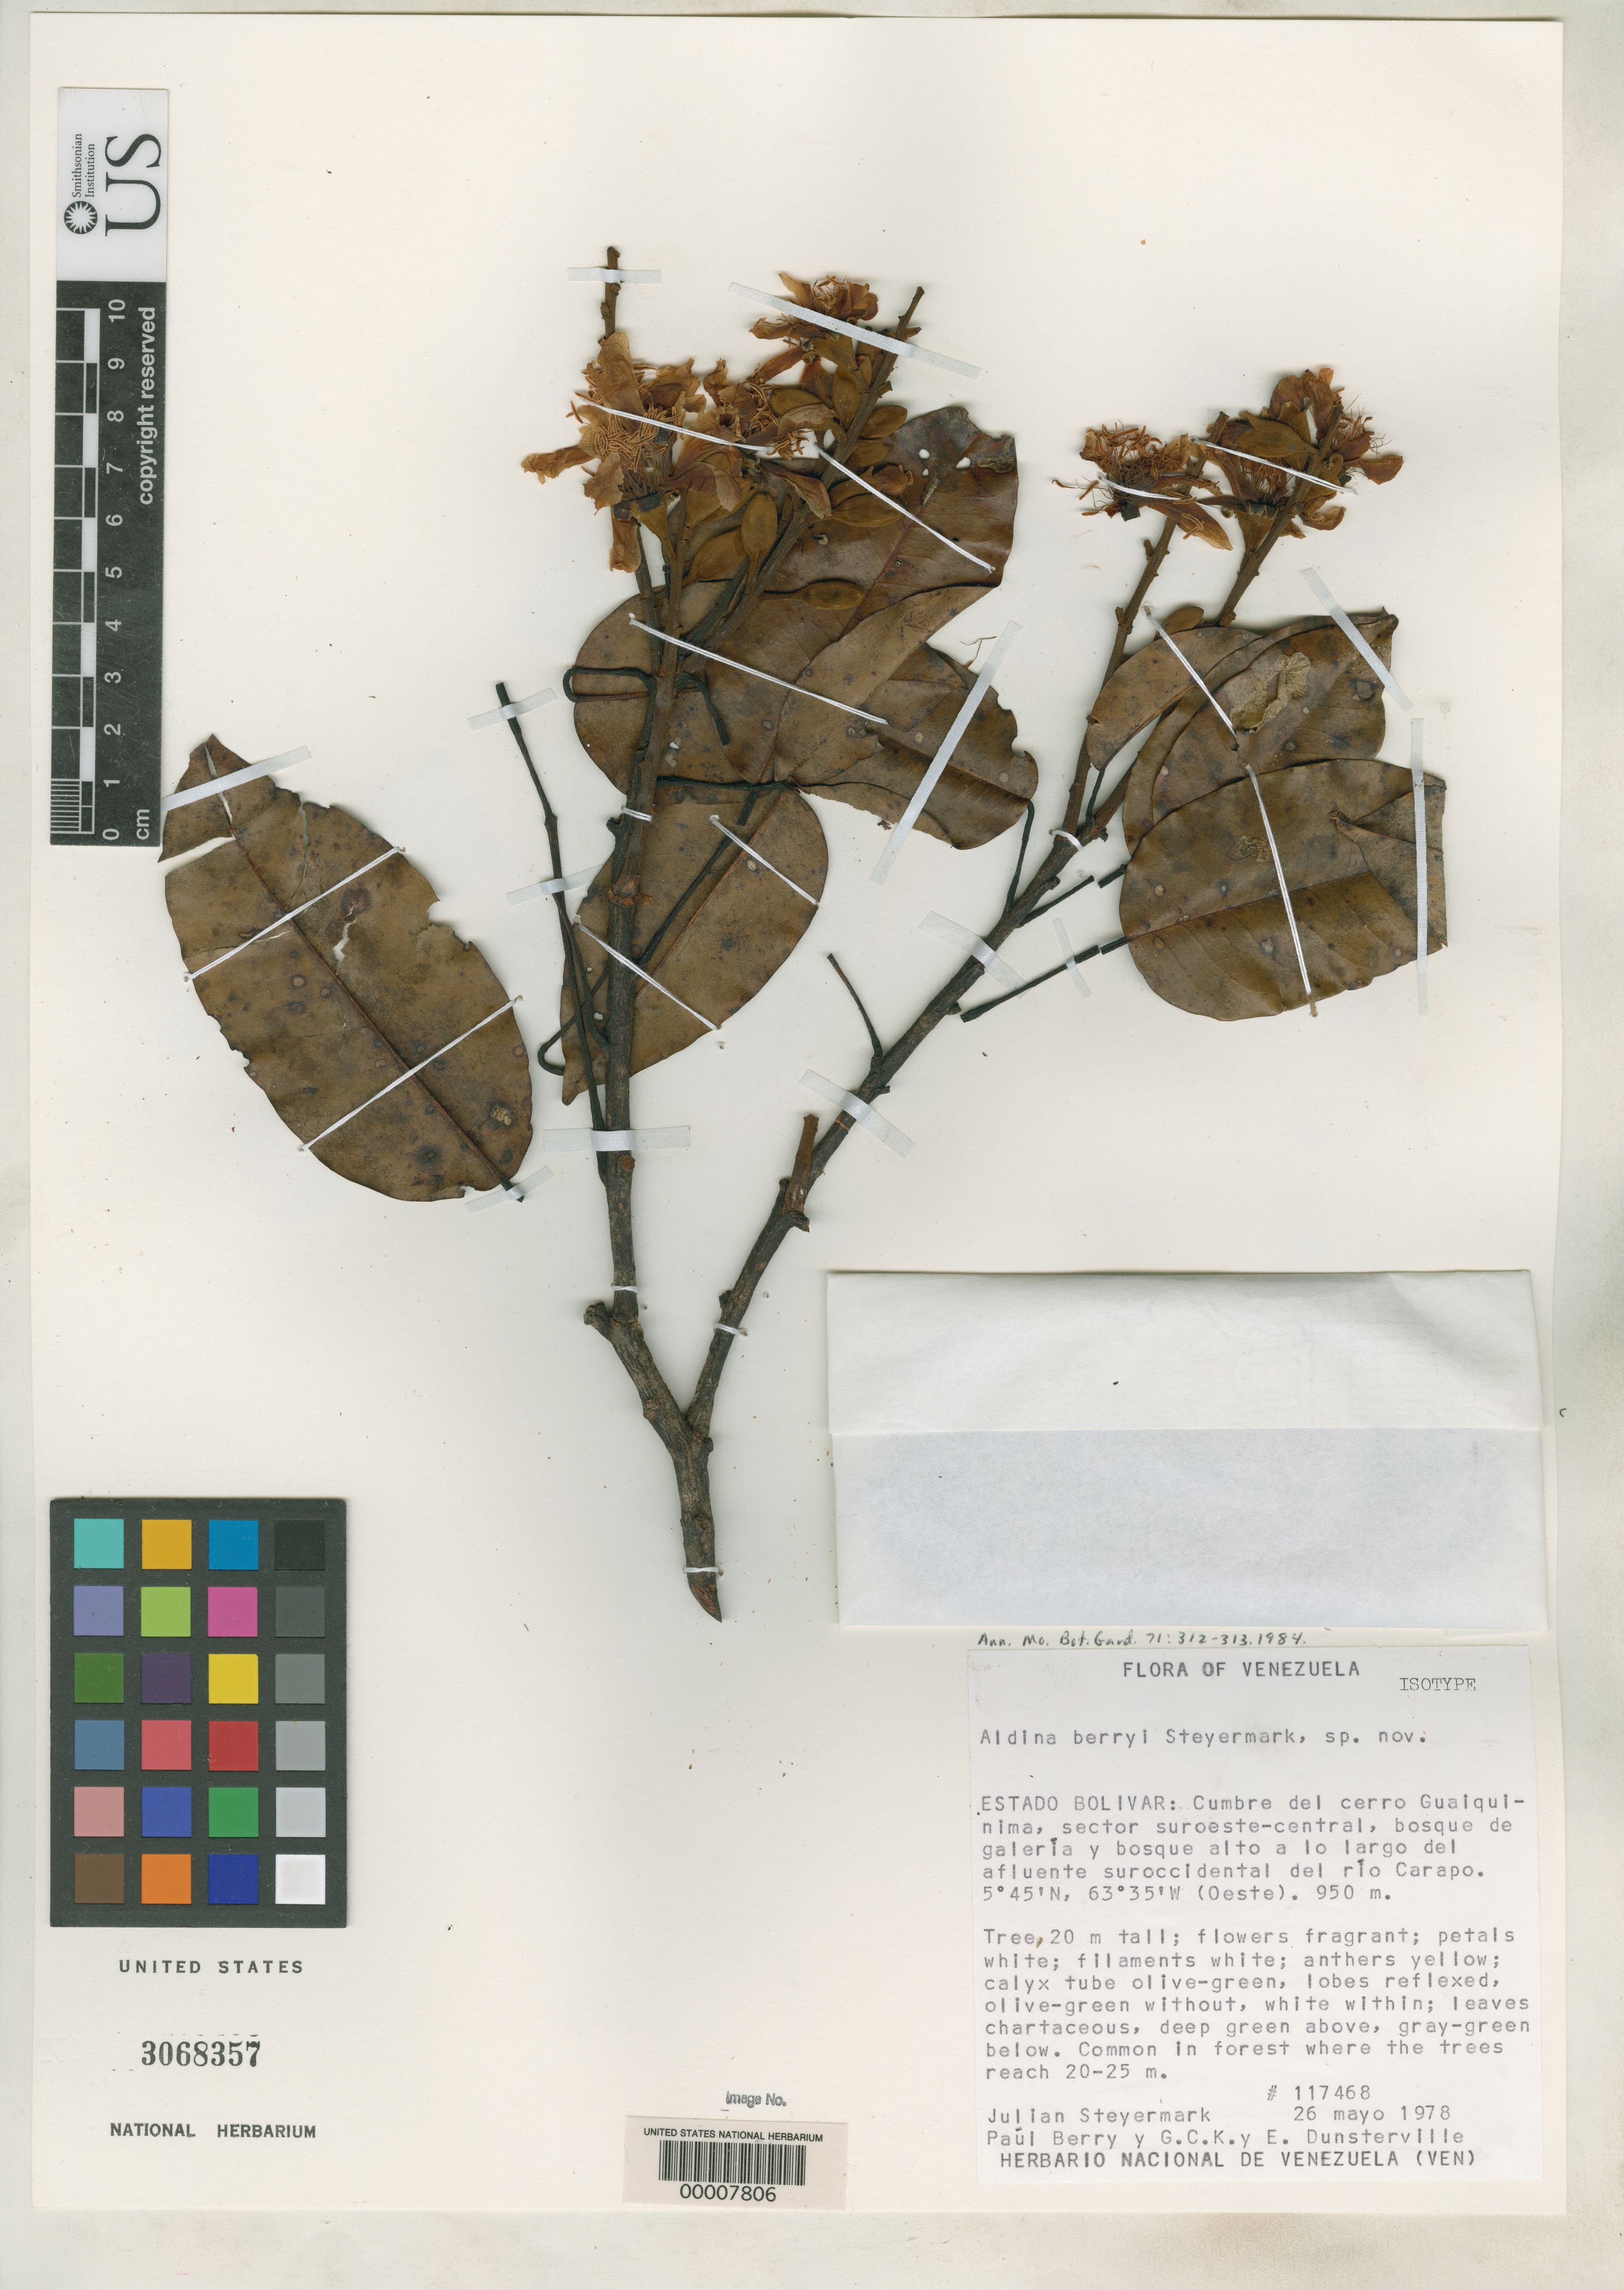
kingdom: Plantae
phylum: Tracheophyta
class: Magnoliopsida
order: Fabales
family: Fabaceae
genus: Aldina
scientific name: Aldina berryi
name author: R.S. Cowan & Steyerm.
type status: Isotype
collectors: J. Steyermark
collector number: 117468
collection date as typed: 26 May 1978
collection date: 1978-05-26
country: Venezuela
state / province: Bolivar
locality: Summit of Cerro Guaiquinima.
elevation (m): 950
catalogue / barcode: US 3068357